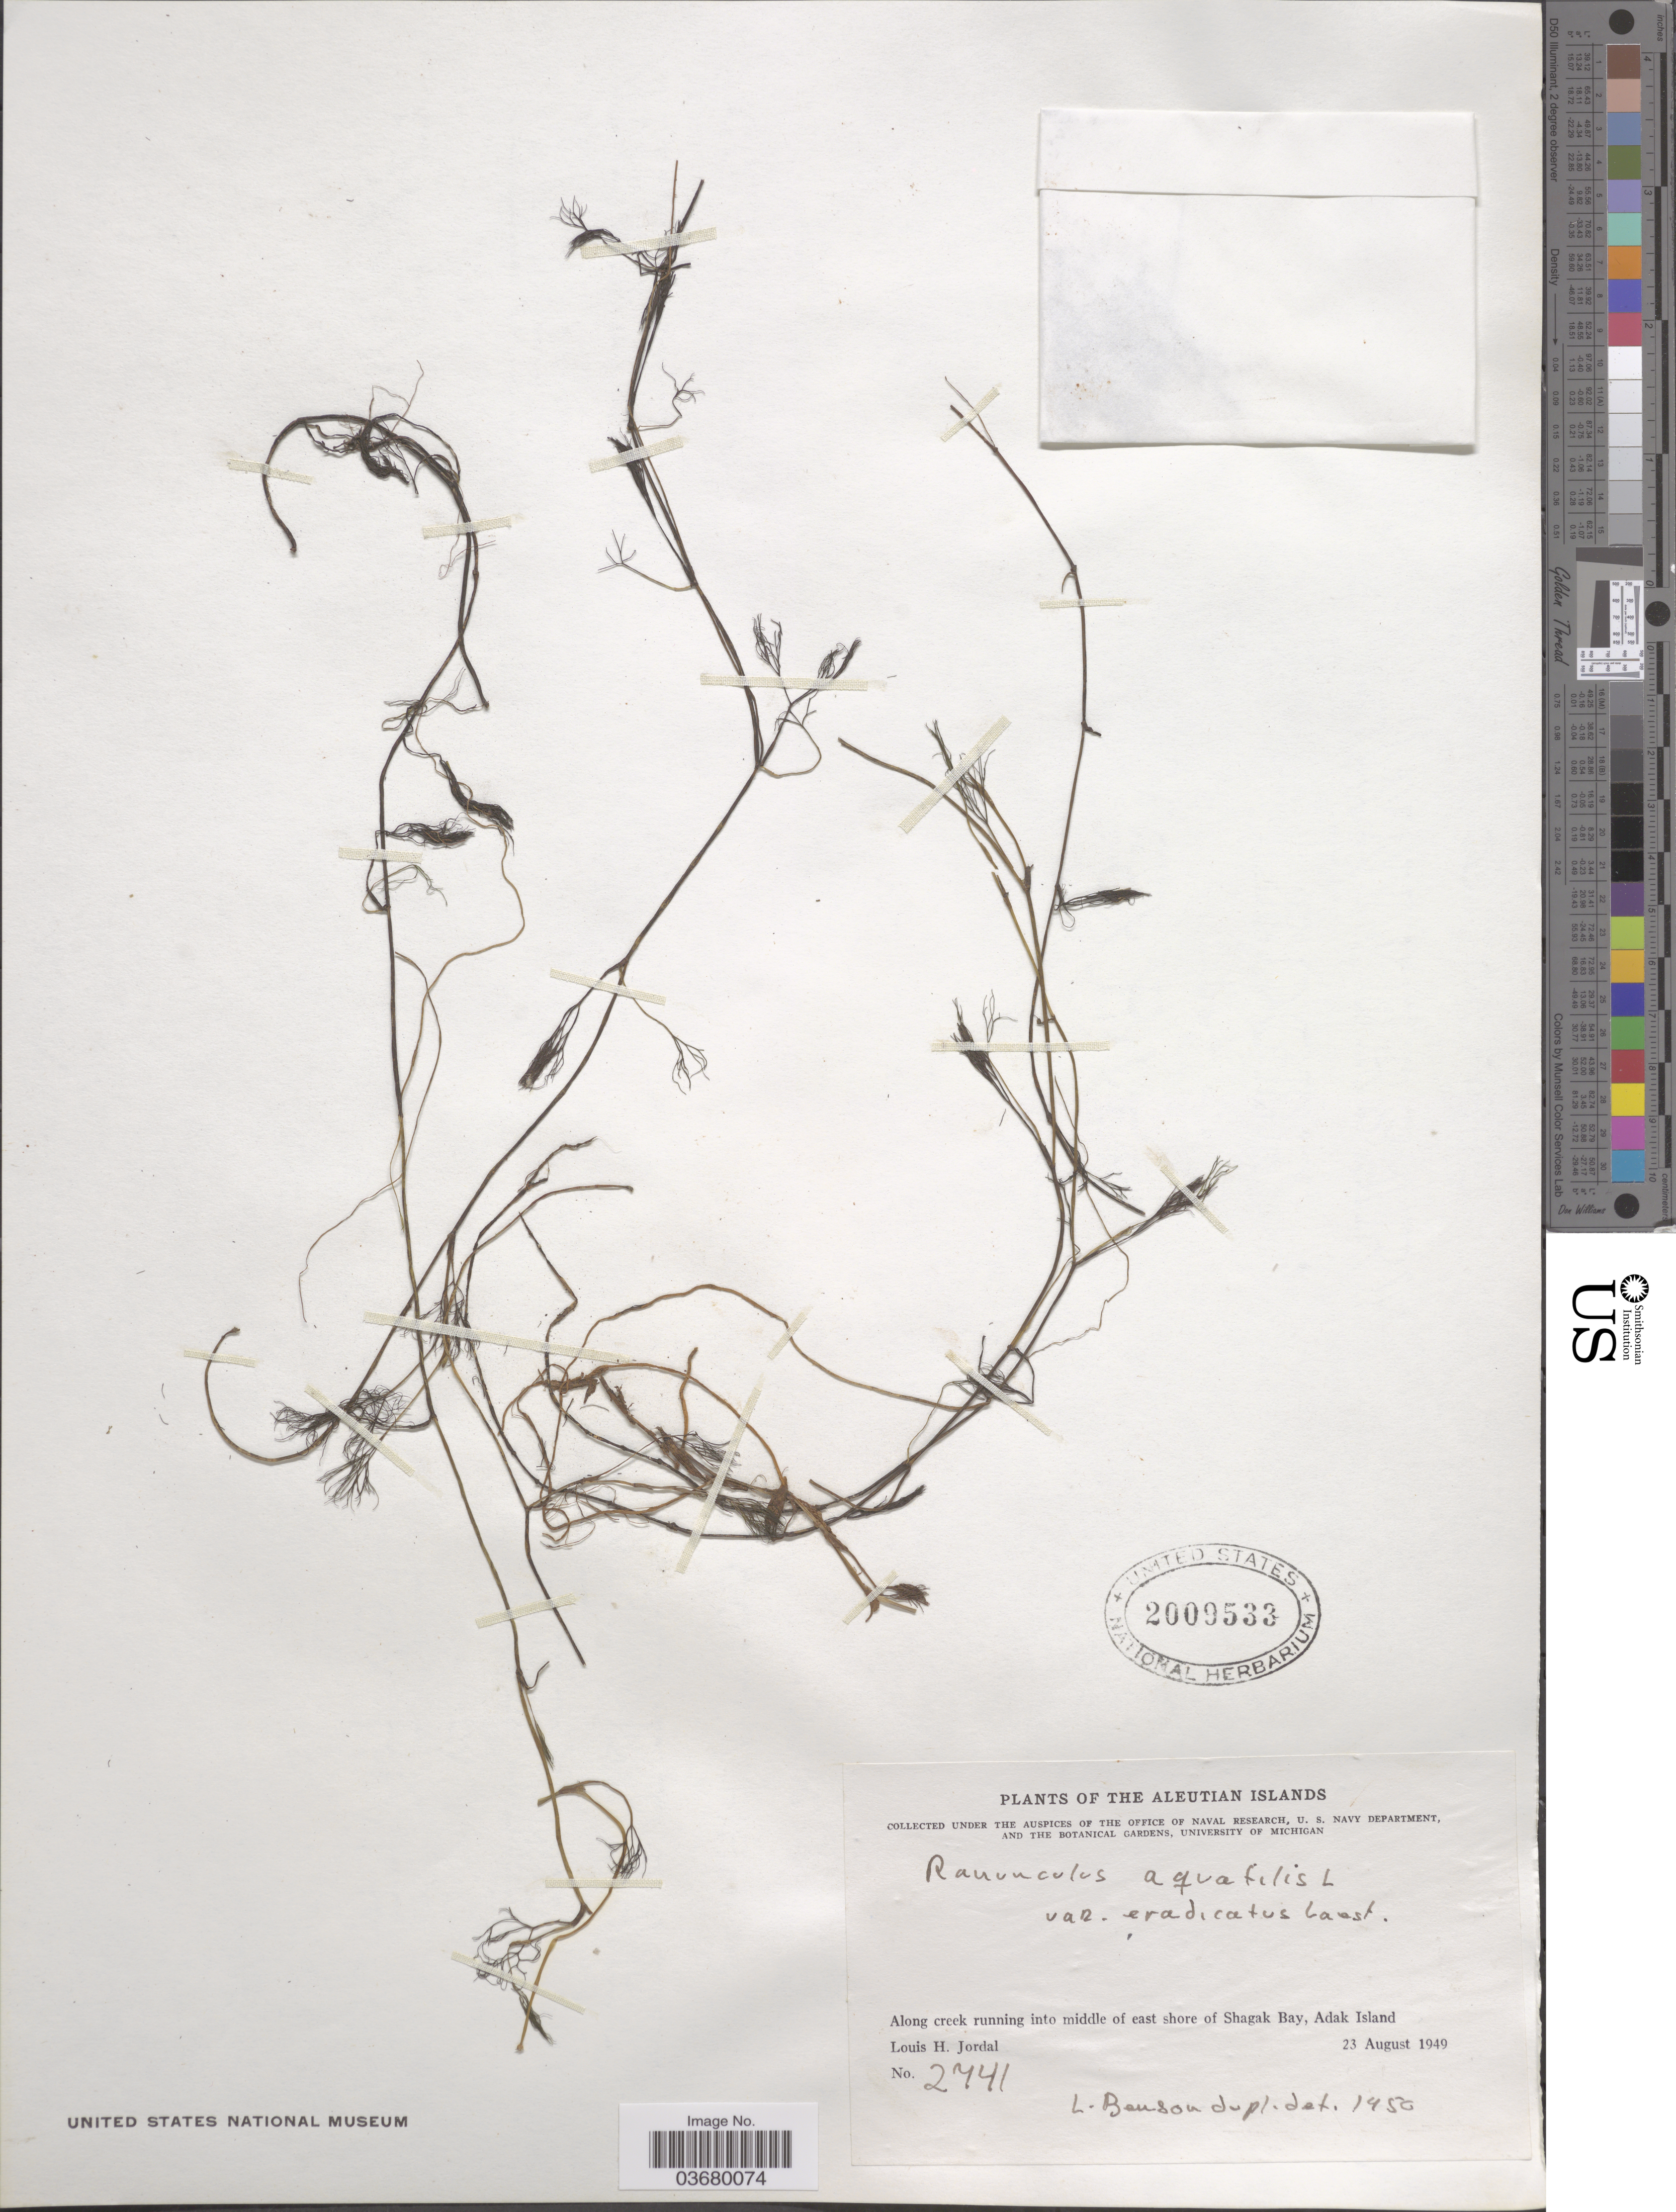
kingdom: Plantae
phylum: Tracheophyta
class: Magnoliopsida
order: Ranunculales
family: Ranunculaceae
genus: Ranunculus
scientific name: Ranunculus trichophyllus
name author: Chaix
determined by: Strong, Mark T., (BOT), Smithsonian Institution - National Museum of Natural History (UNITED STATES)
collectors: L. Jordal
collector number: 2741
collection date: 1949-08-23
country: United States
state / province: Alaska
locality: The Aleutian Islands. Along creek running into middle of east shore of Shagak Bay, Adak Island.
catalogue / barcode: US 2009533